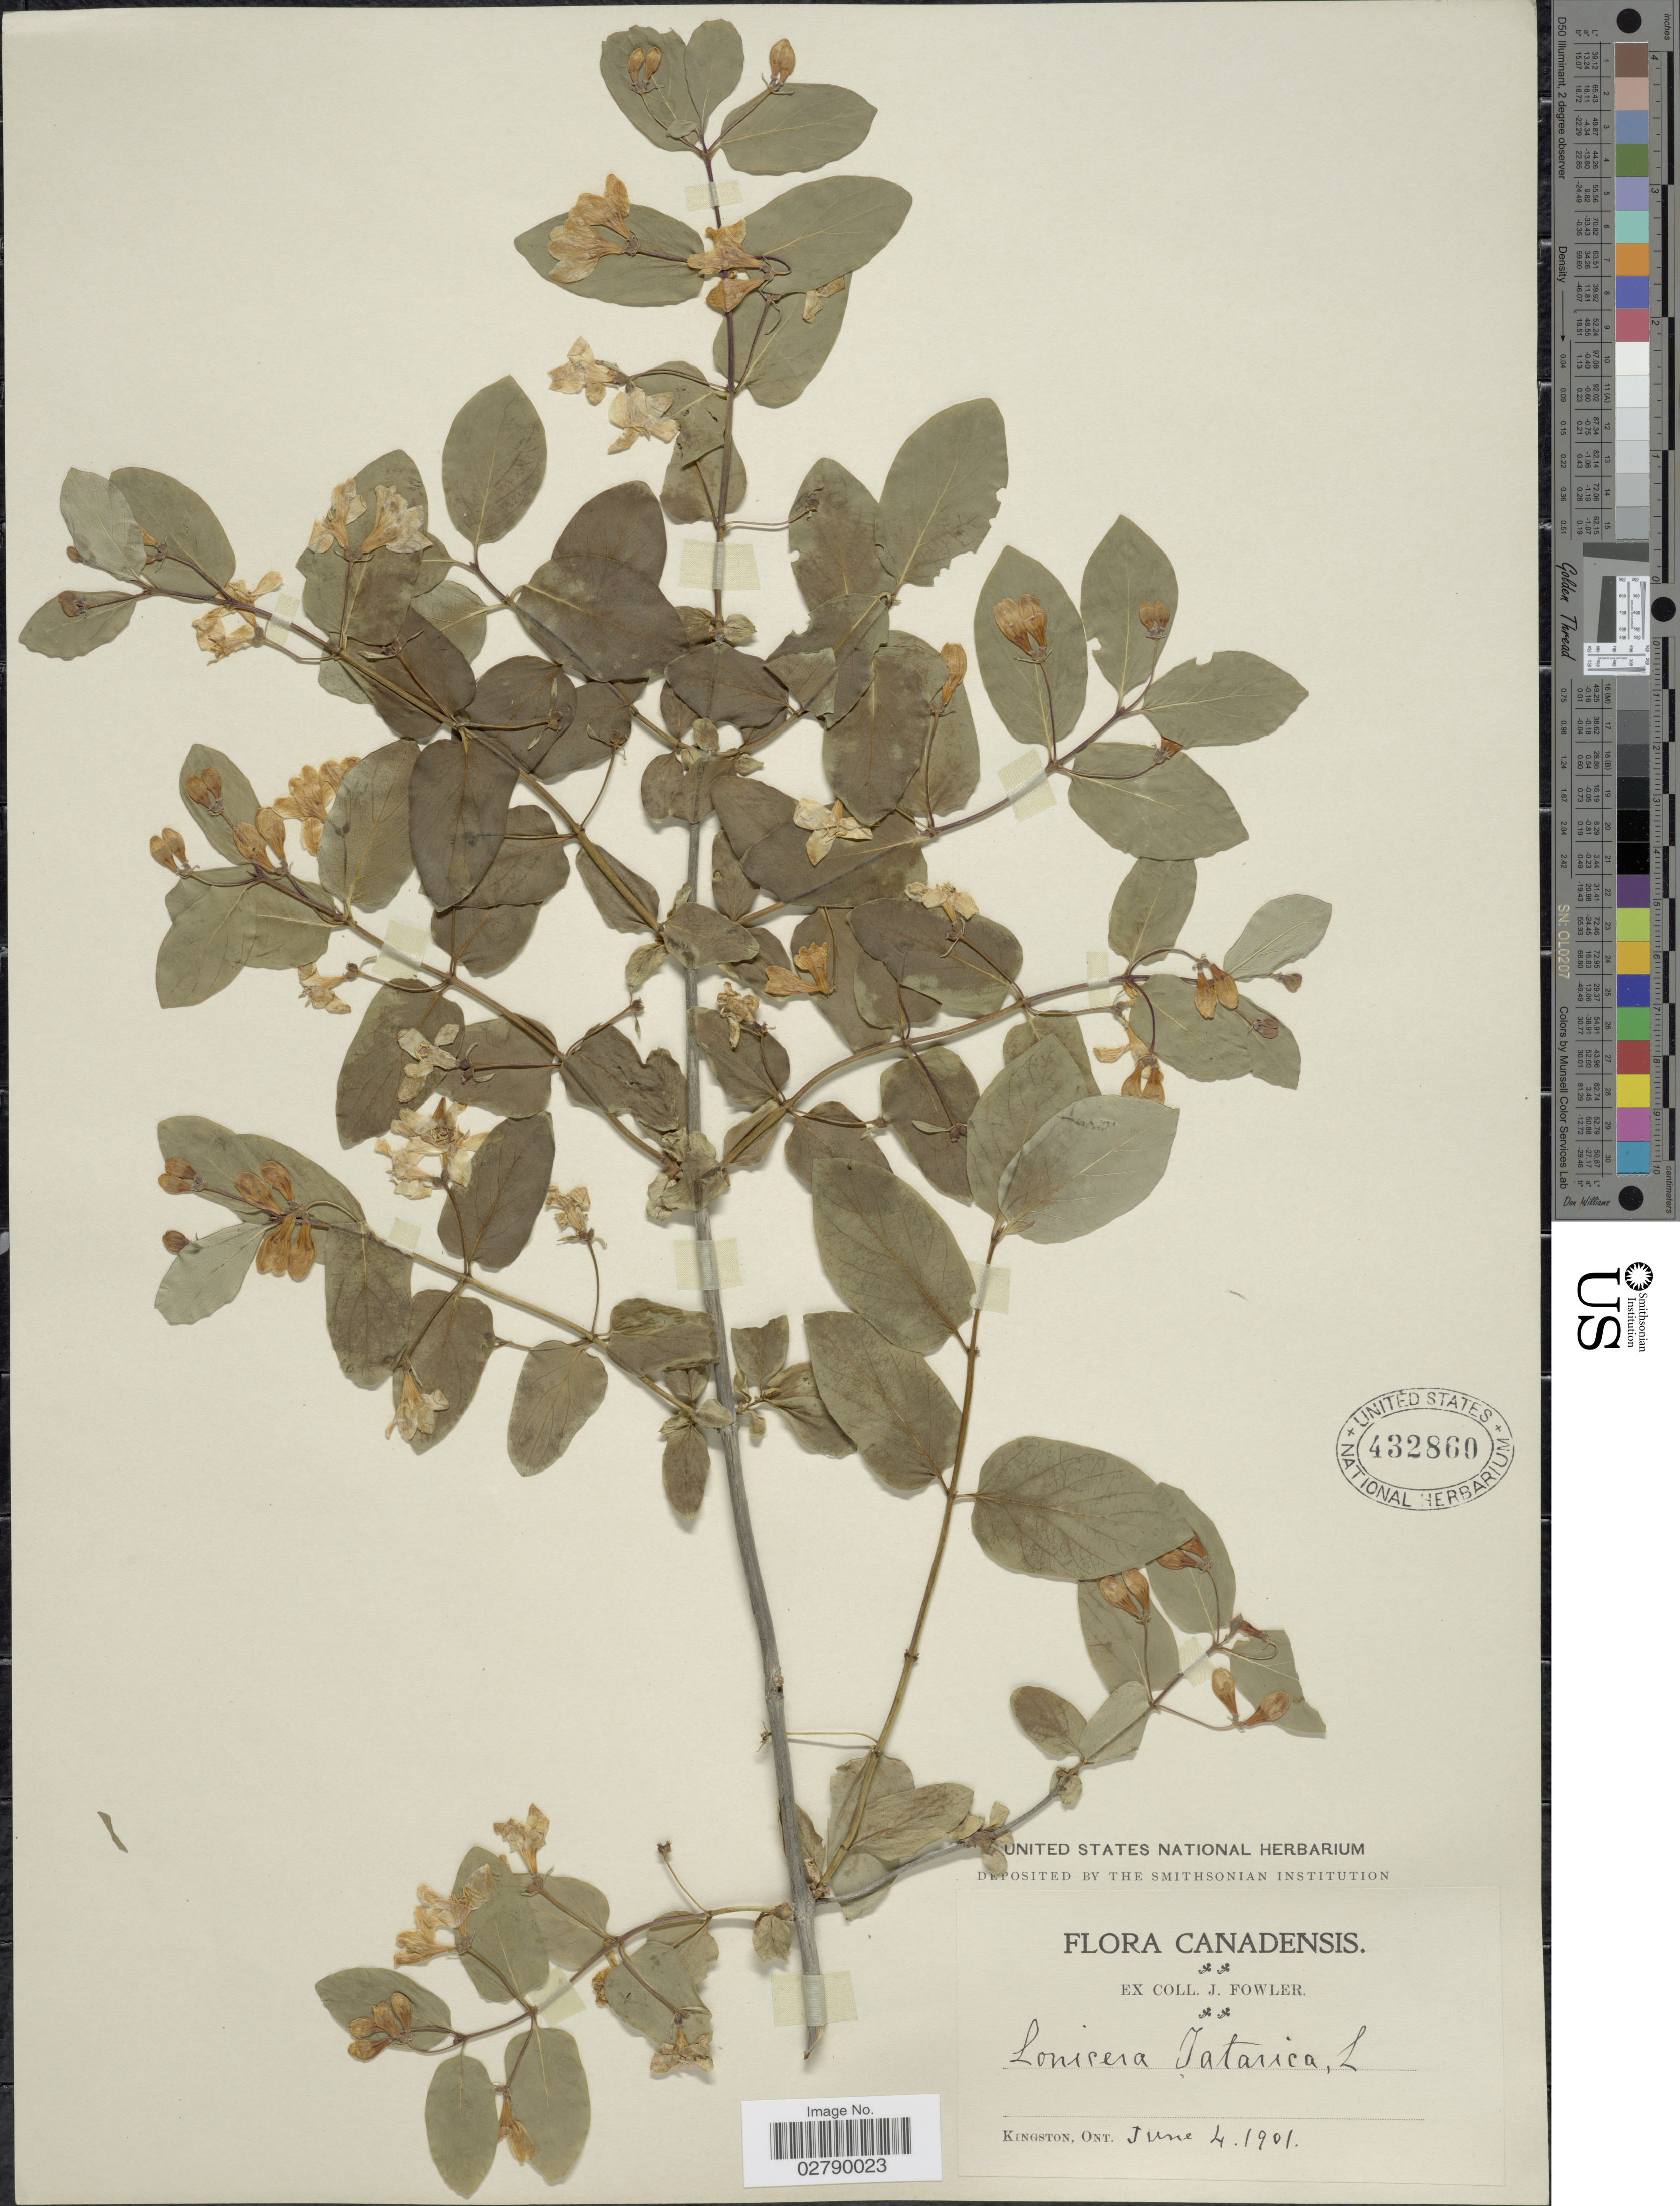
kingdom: Plantae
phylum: Tracheophyta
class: Magnoliopsida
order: Dipsacales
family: Caprifoliaceae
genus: Lonicera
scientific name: Lonicera tatarica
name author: L.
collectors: J. P. Fowler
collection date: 1901-06-04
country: Canada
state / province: Ontario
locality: Kingston.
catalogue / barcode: US 432860